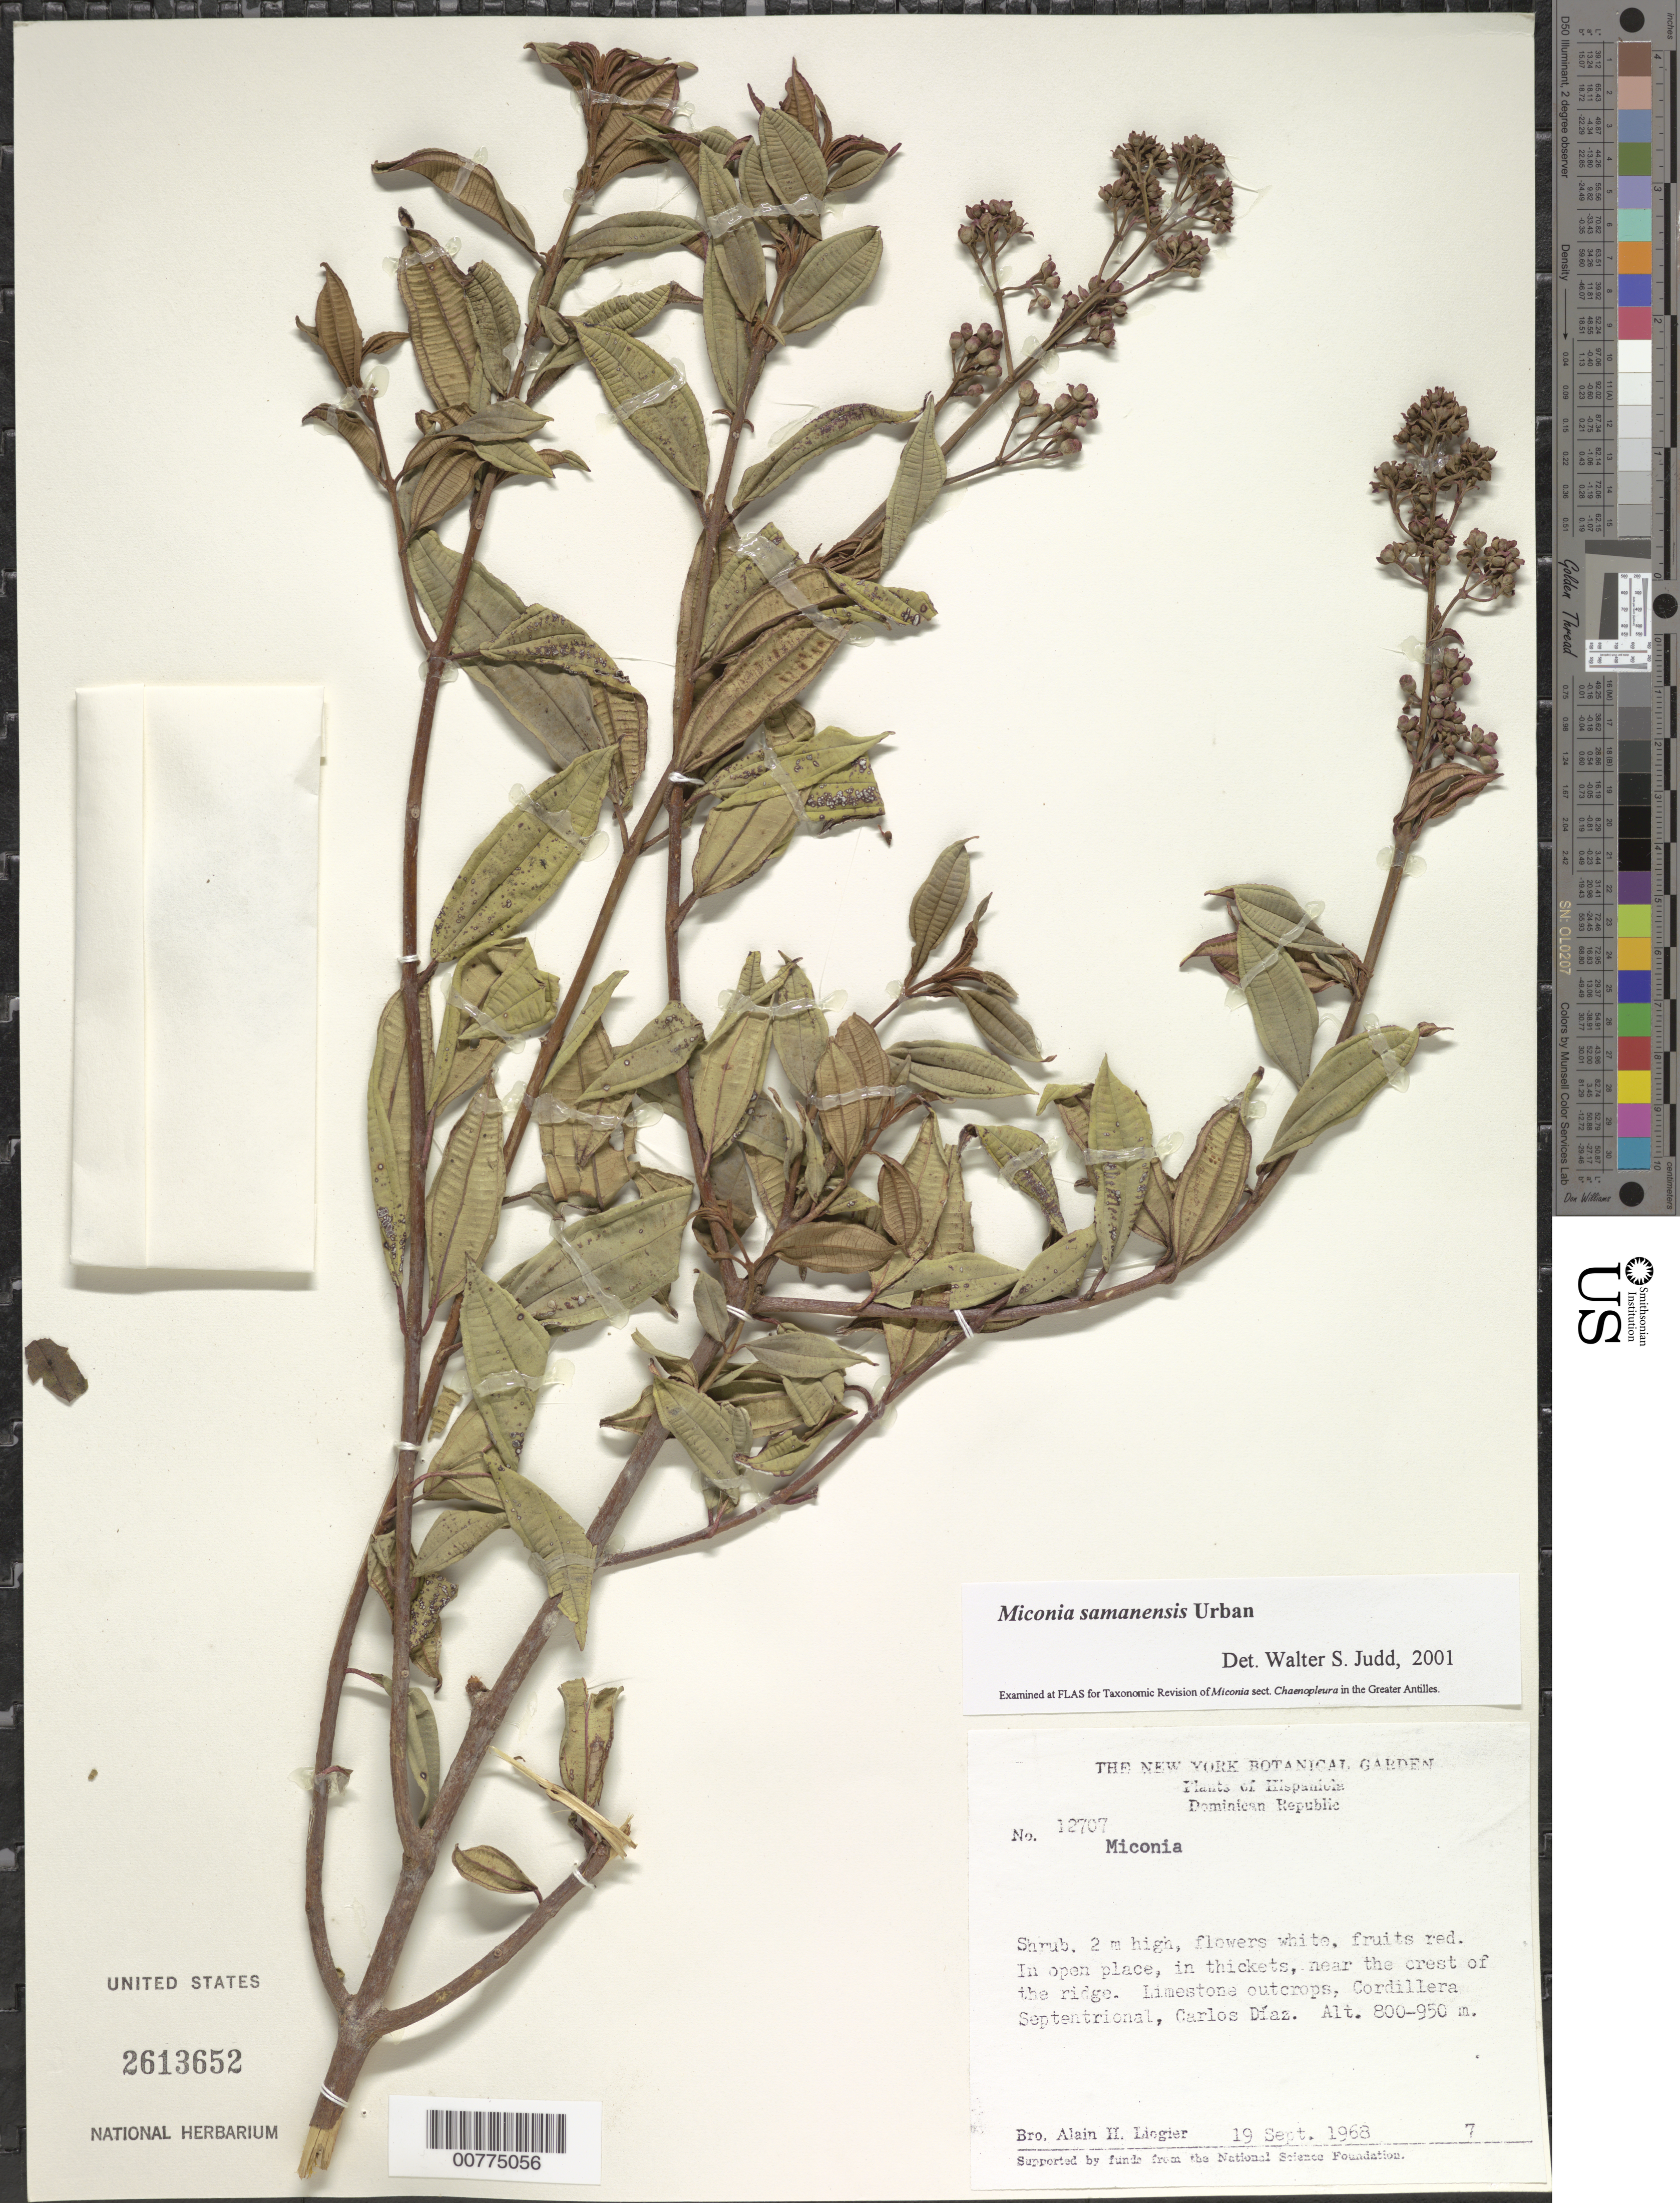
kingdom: Plantae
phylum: Tracheophyta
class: Magnoliopsida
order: Myrtales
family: Melastomataceae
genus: Miconia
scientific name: Miconia samanensis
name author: Urb.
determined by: Judd, Walter S.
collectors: A. H. Liogier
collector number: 12707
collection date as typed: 19 Sep 1968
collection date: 1968-09-19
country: Dominican Republic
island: Hispaniola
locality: Cordillera Central, Carlos Díaz.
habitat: In open place, in thickets, near the crest of the ridge, limestone outcrops.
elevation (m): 800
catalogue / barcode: US 2613652